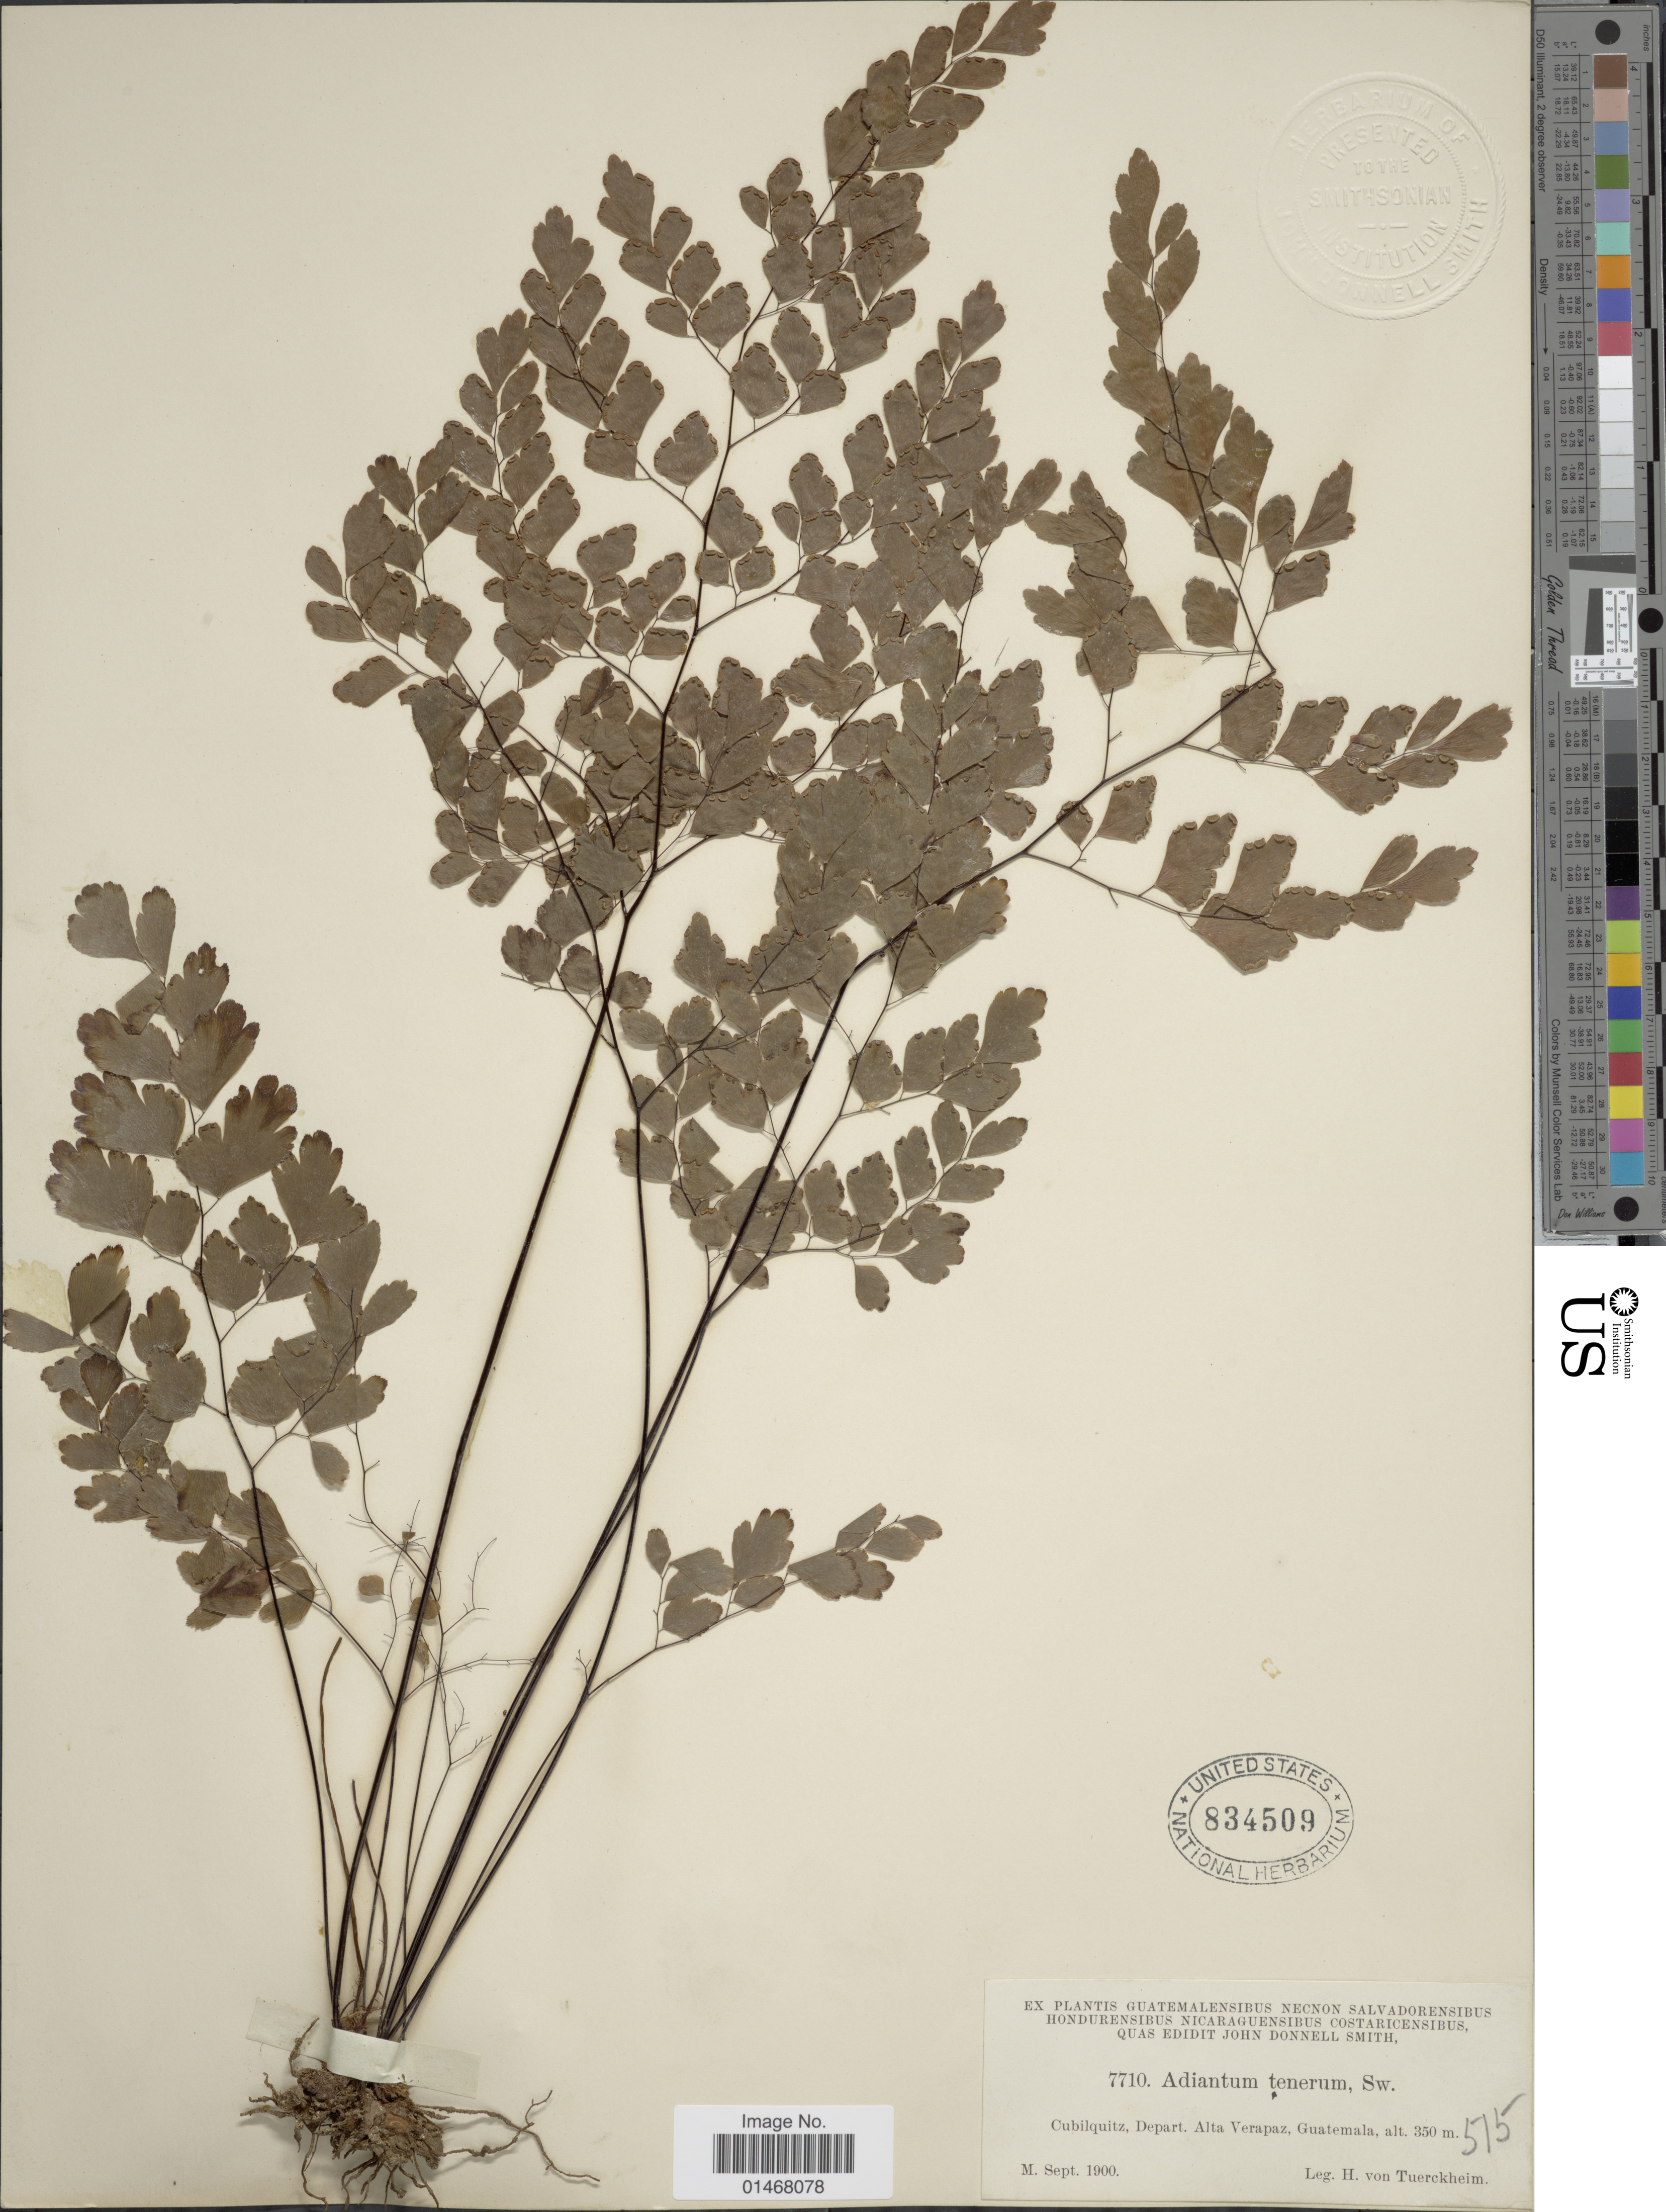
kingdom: Plantae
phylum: Tracheophyta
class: Polypodiopsida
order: Polypodiales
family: Pteridaceae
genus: Adiantum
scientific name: Adiantum tenerum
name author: Sw.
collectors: H. von Türckheim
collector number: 7710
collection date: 1900-09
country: Guatemala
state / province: Alta Verapaz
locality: Cubilquitz, Depart. Alta Verapaz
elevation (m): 350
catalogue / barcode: US 834509